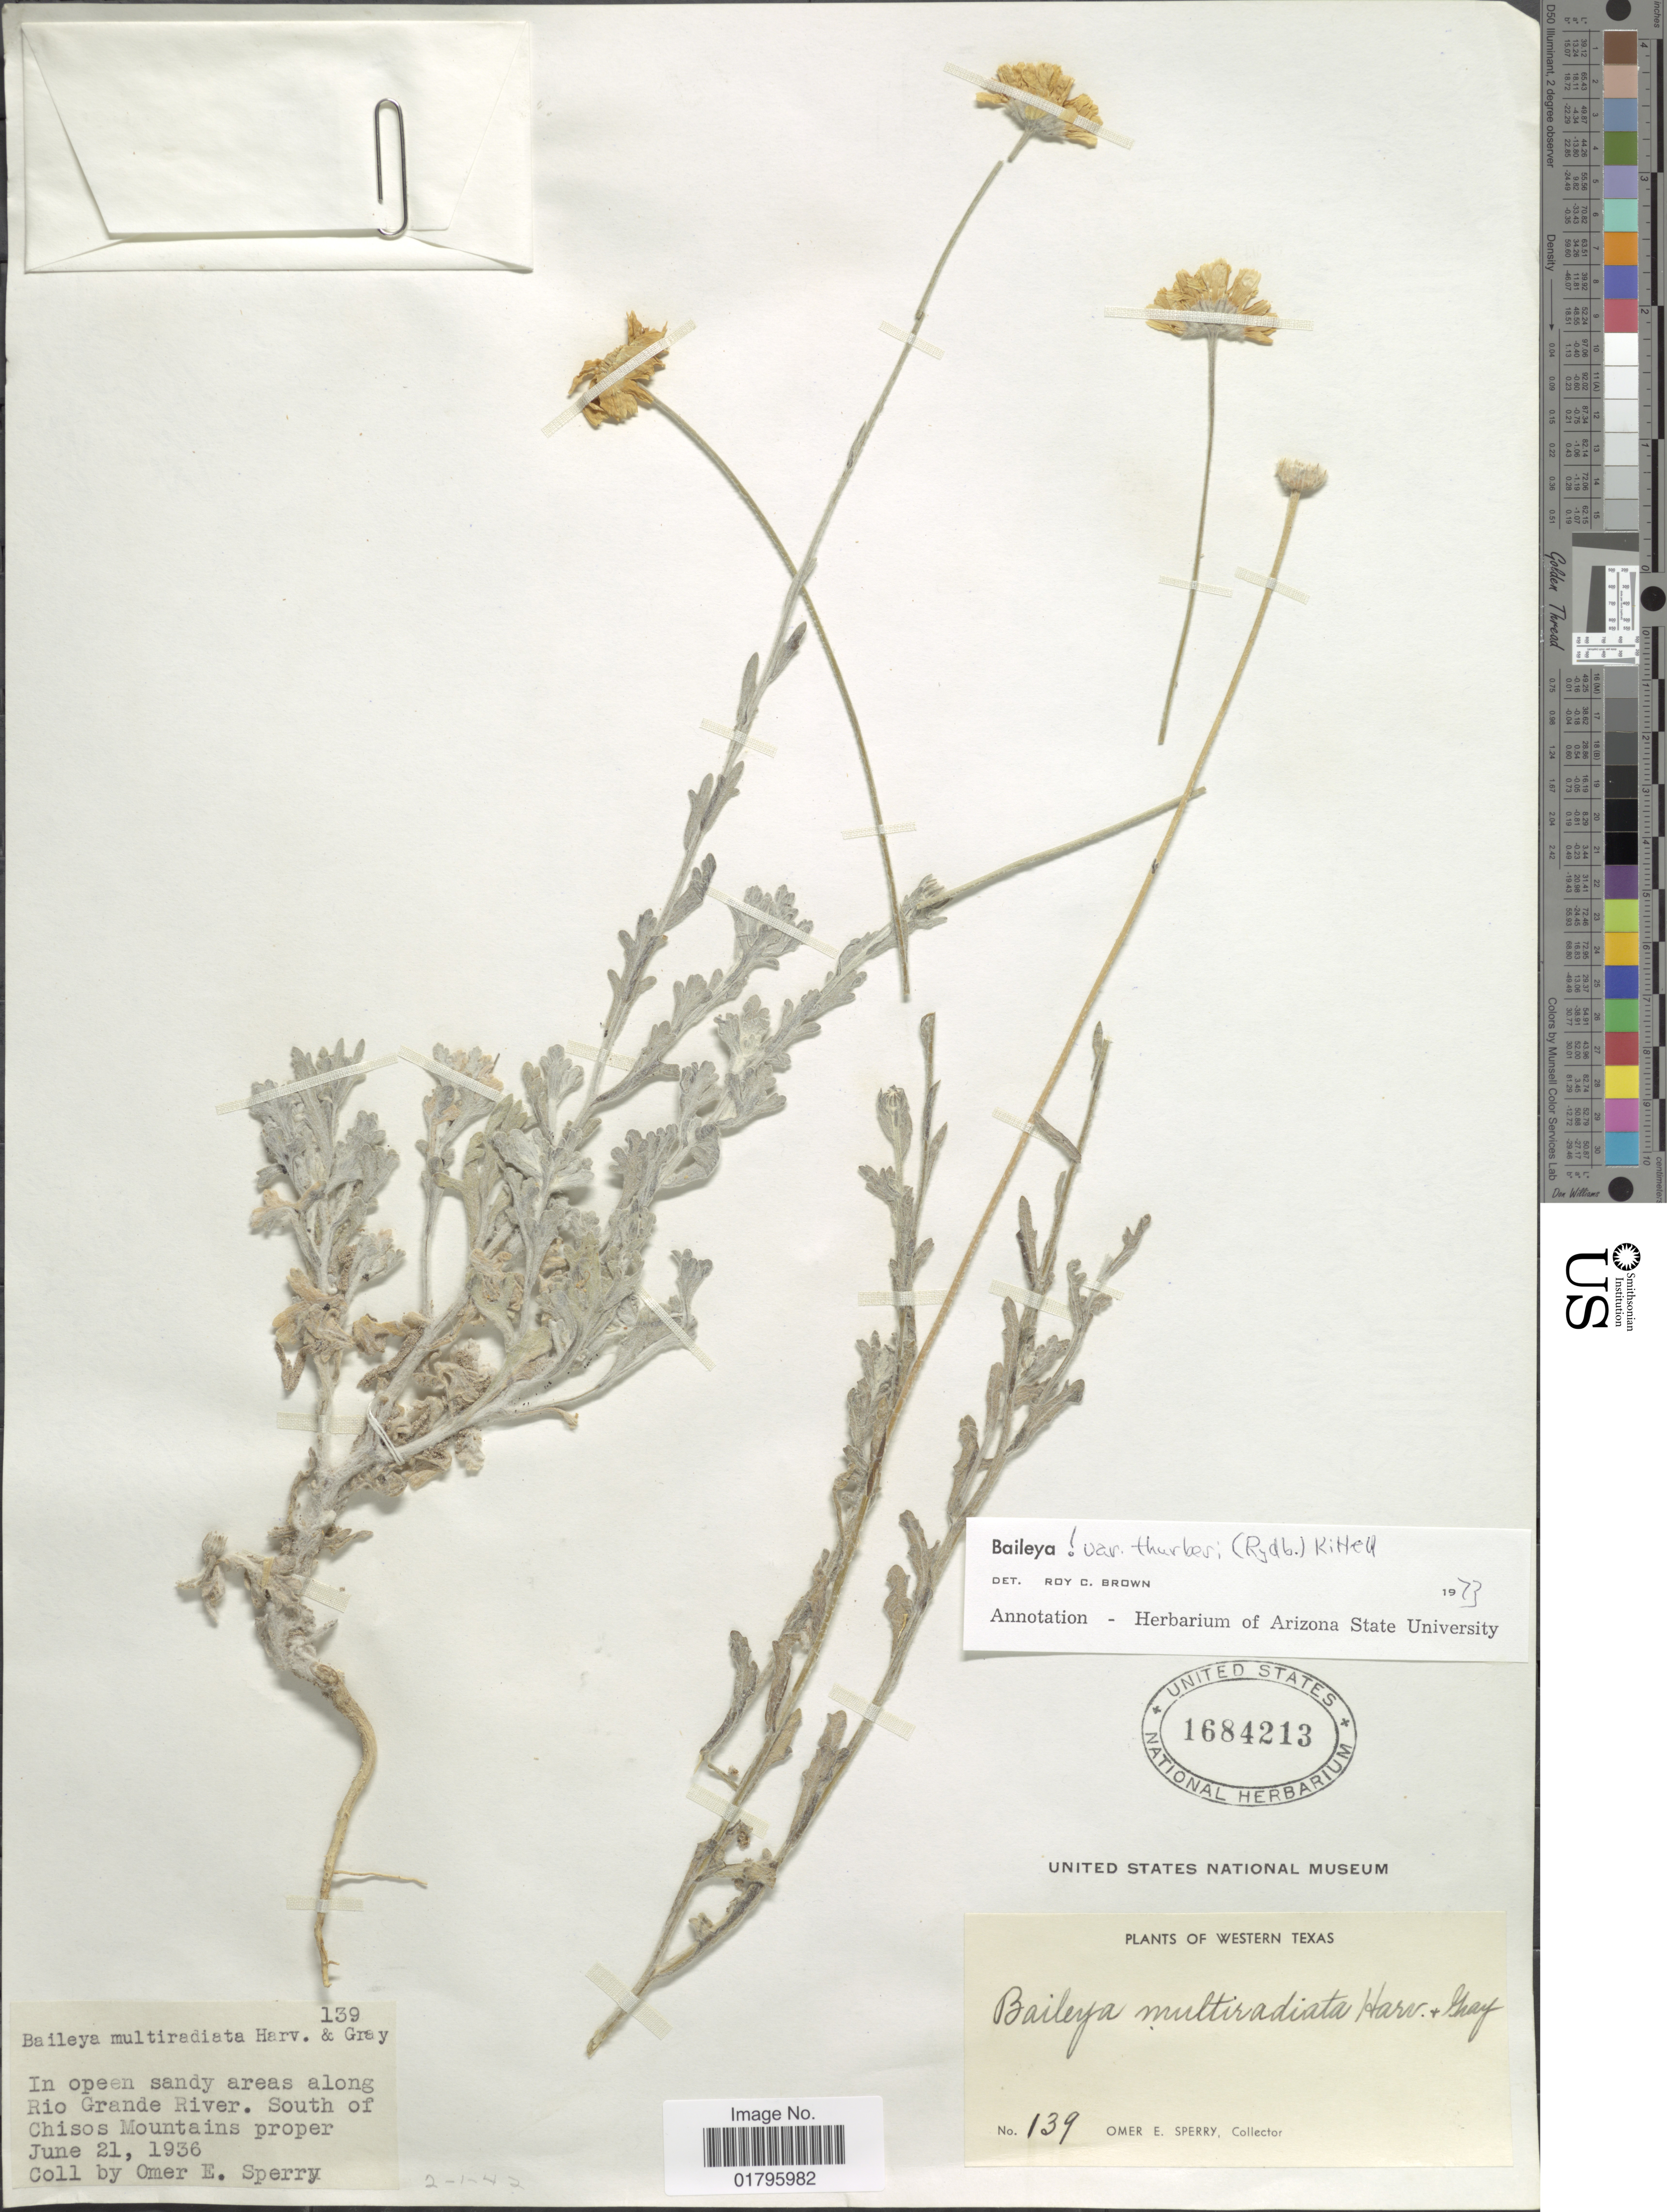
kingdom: Plantae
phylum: Tracheophyta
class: Magnoliopsida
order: Asterales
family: Asteraceae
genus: Baileya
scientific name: Baileya multiradiata var. thurberi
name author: (Rydb.) Kittell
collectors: O. E. Sperry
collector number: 139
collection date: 1936-06-21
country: United States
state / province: Texas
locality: Western Texas. In open sandy area along Rio Grande River, South of Chisos Mountains proper.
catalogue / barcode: US 1684213